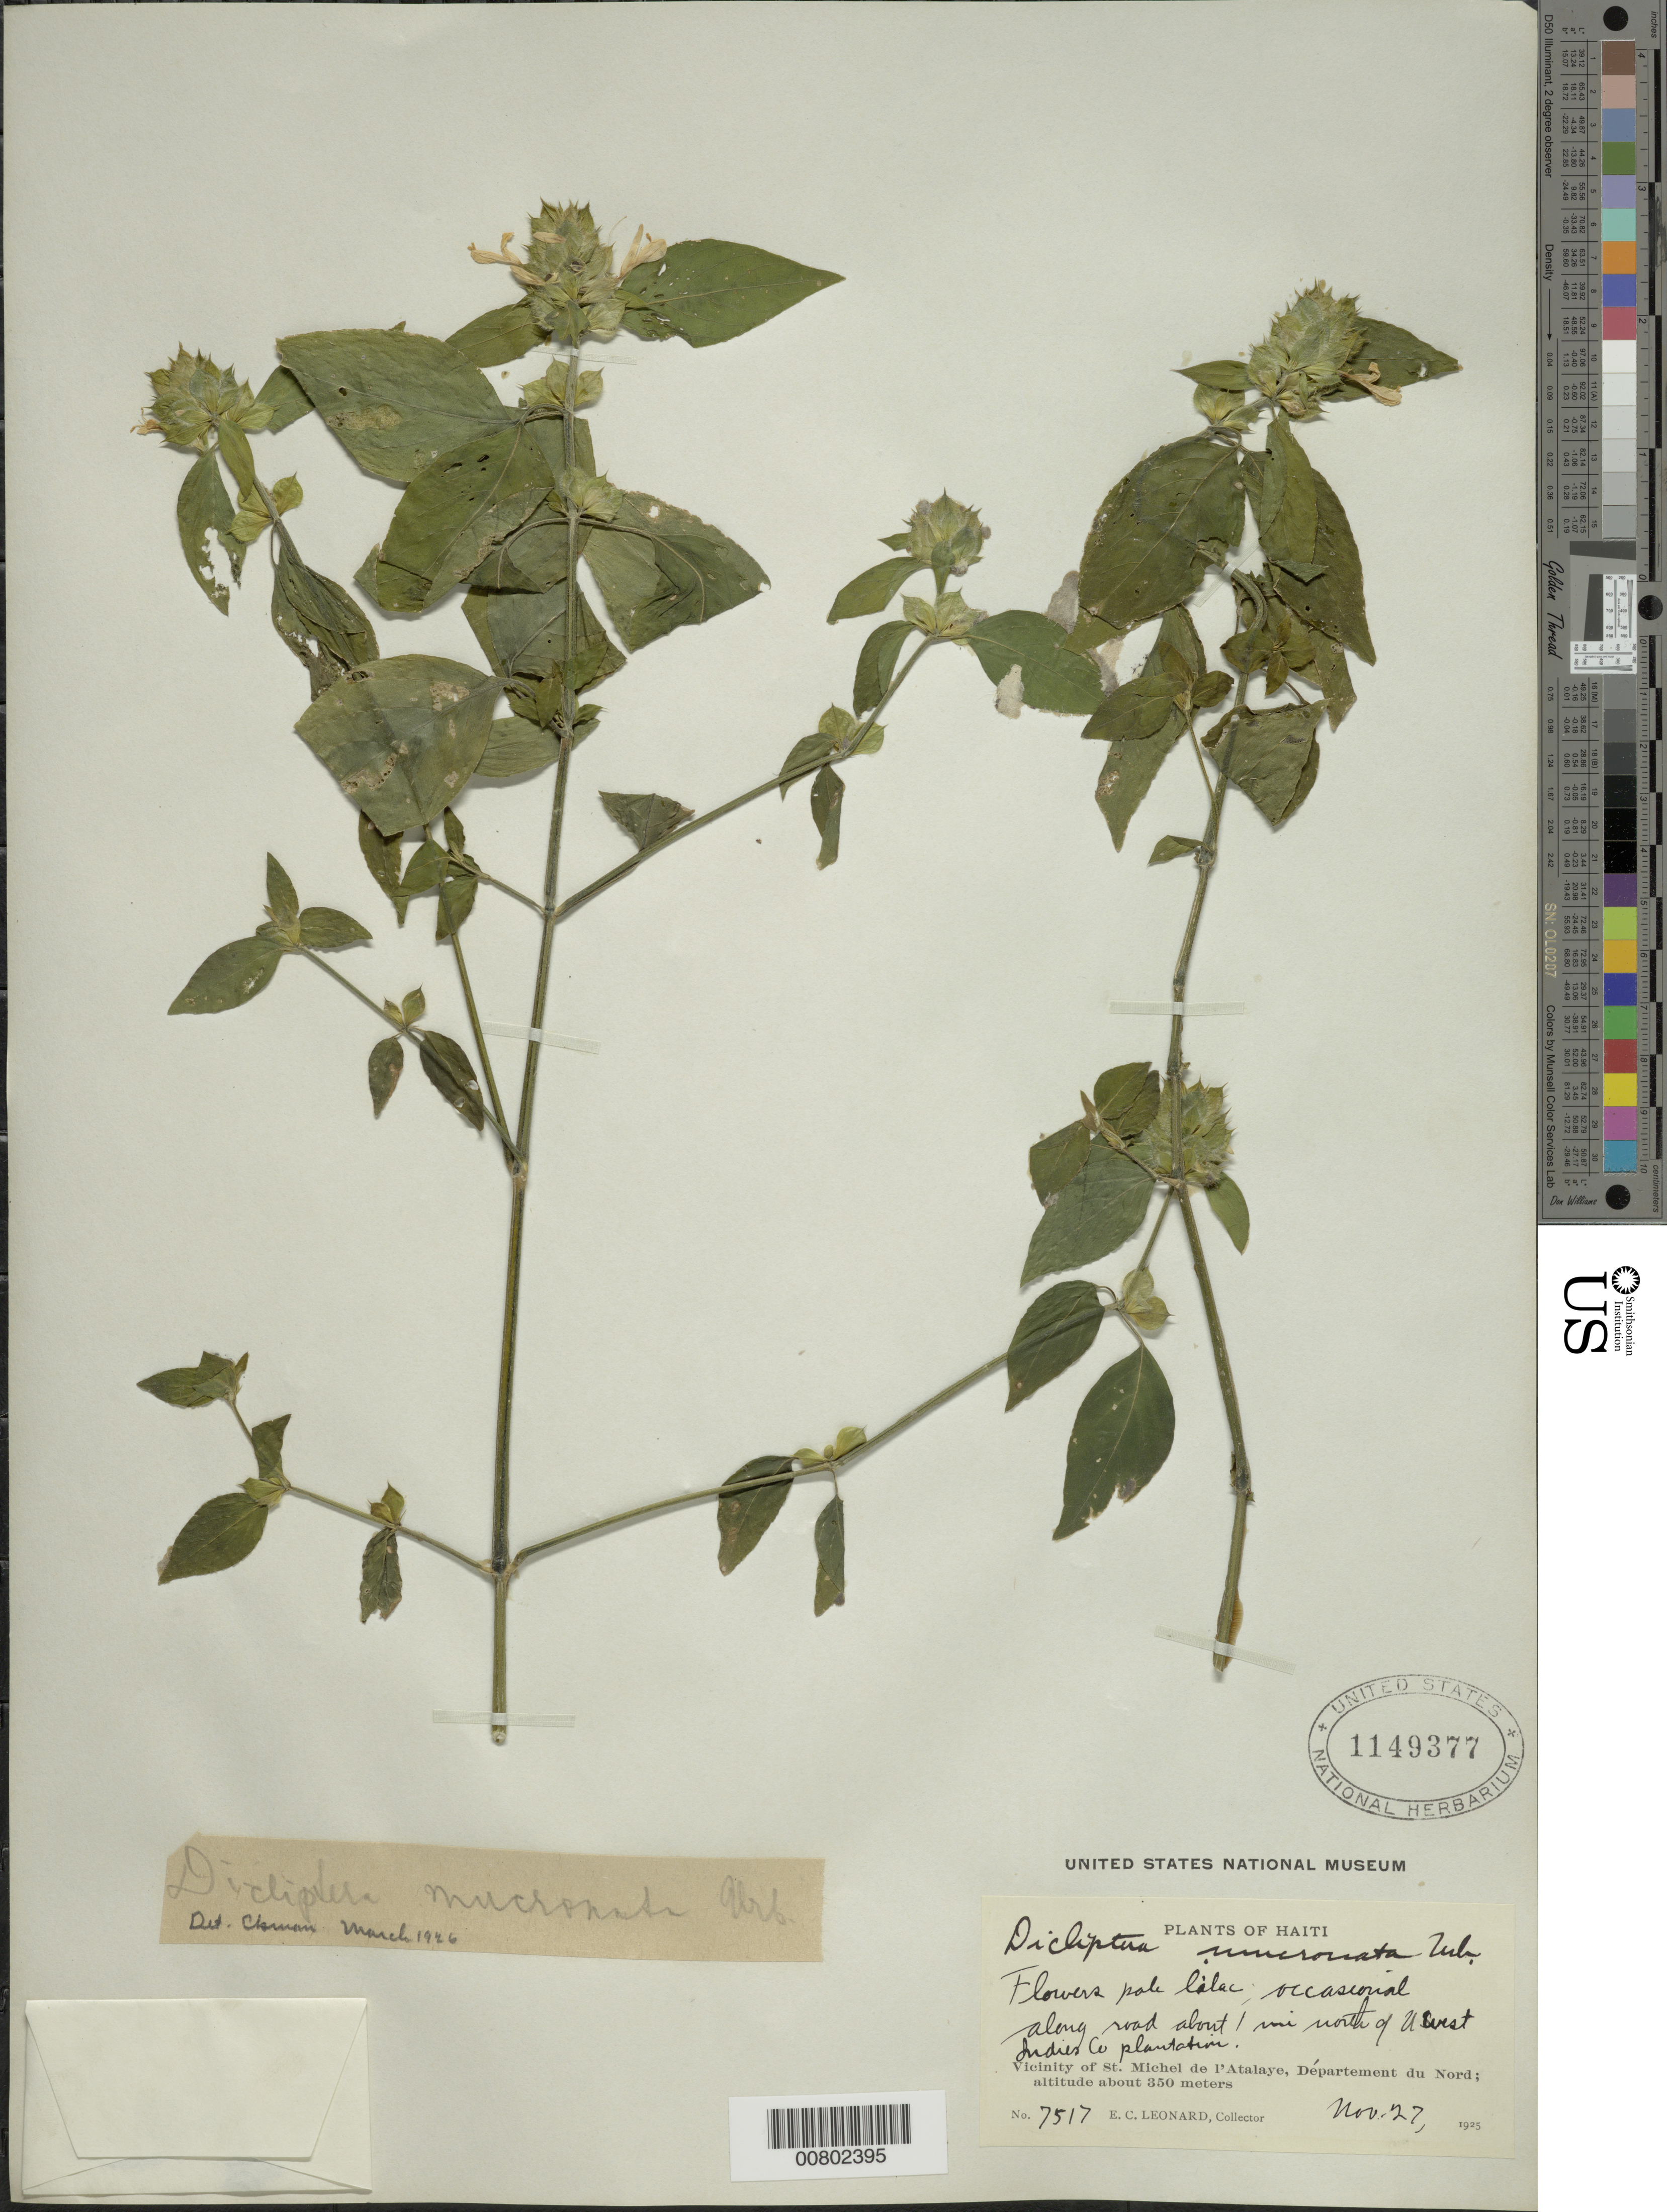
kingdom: Plantae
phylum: Tracheophyta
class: Magnoliopsida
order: Lamiales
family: Acanthaceae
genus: Dicliptera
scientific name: Dicliptera mucronata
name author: Urb.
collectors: E. C. Leonard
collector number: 7517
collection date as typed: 27 Nov 1925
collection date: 1925-11-27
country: Haiti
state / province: Artibonite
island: Hispaniola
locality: Vicinity of St. Michel de l'Atalaye, along road about 1 mile N of U West Indies Co Plantation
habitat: Roadside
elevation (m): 350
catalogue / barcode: US 1149377